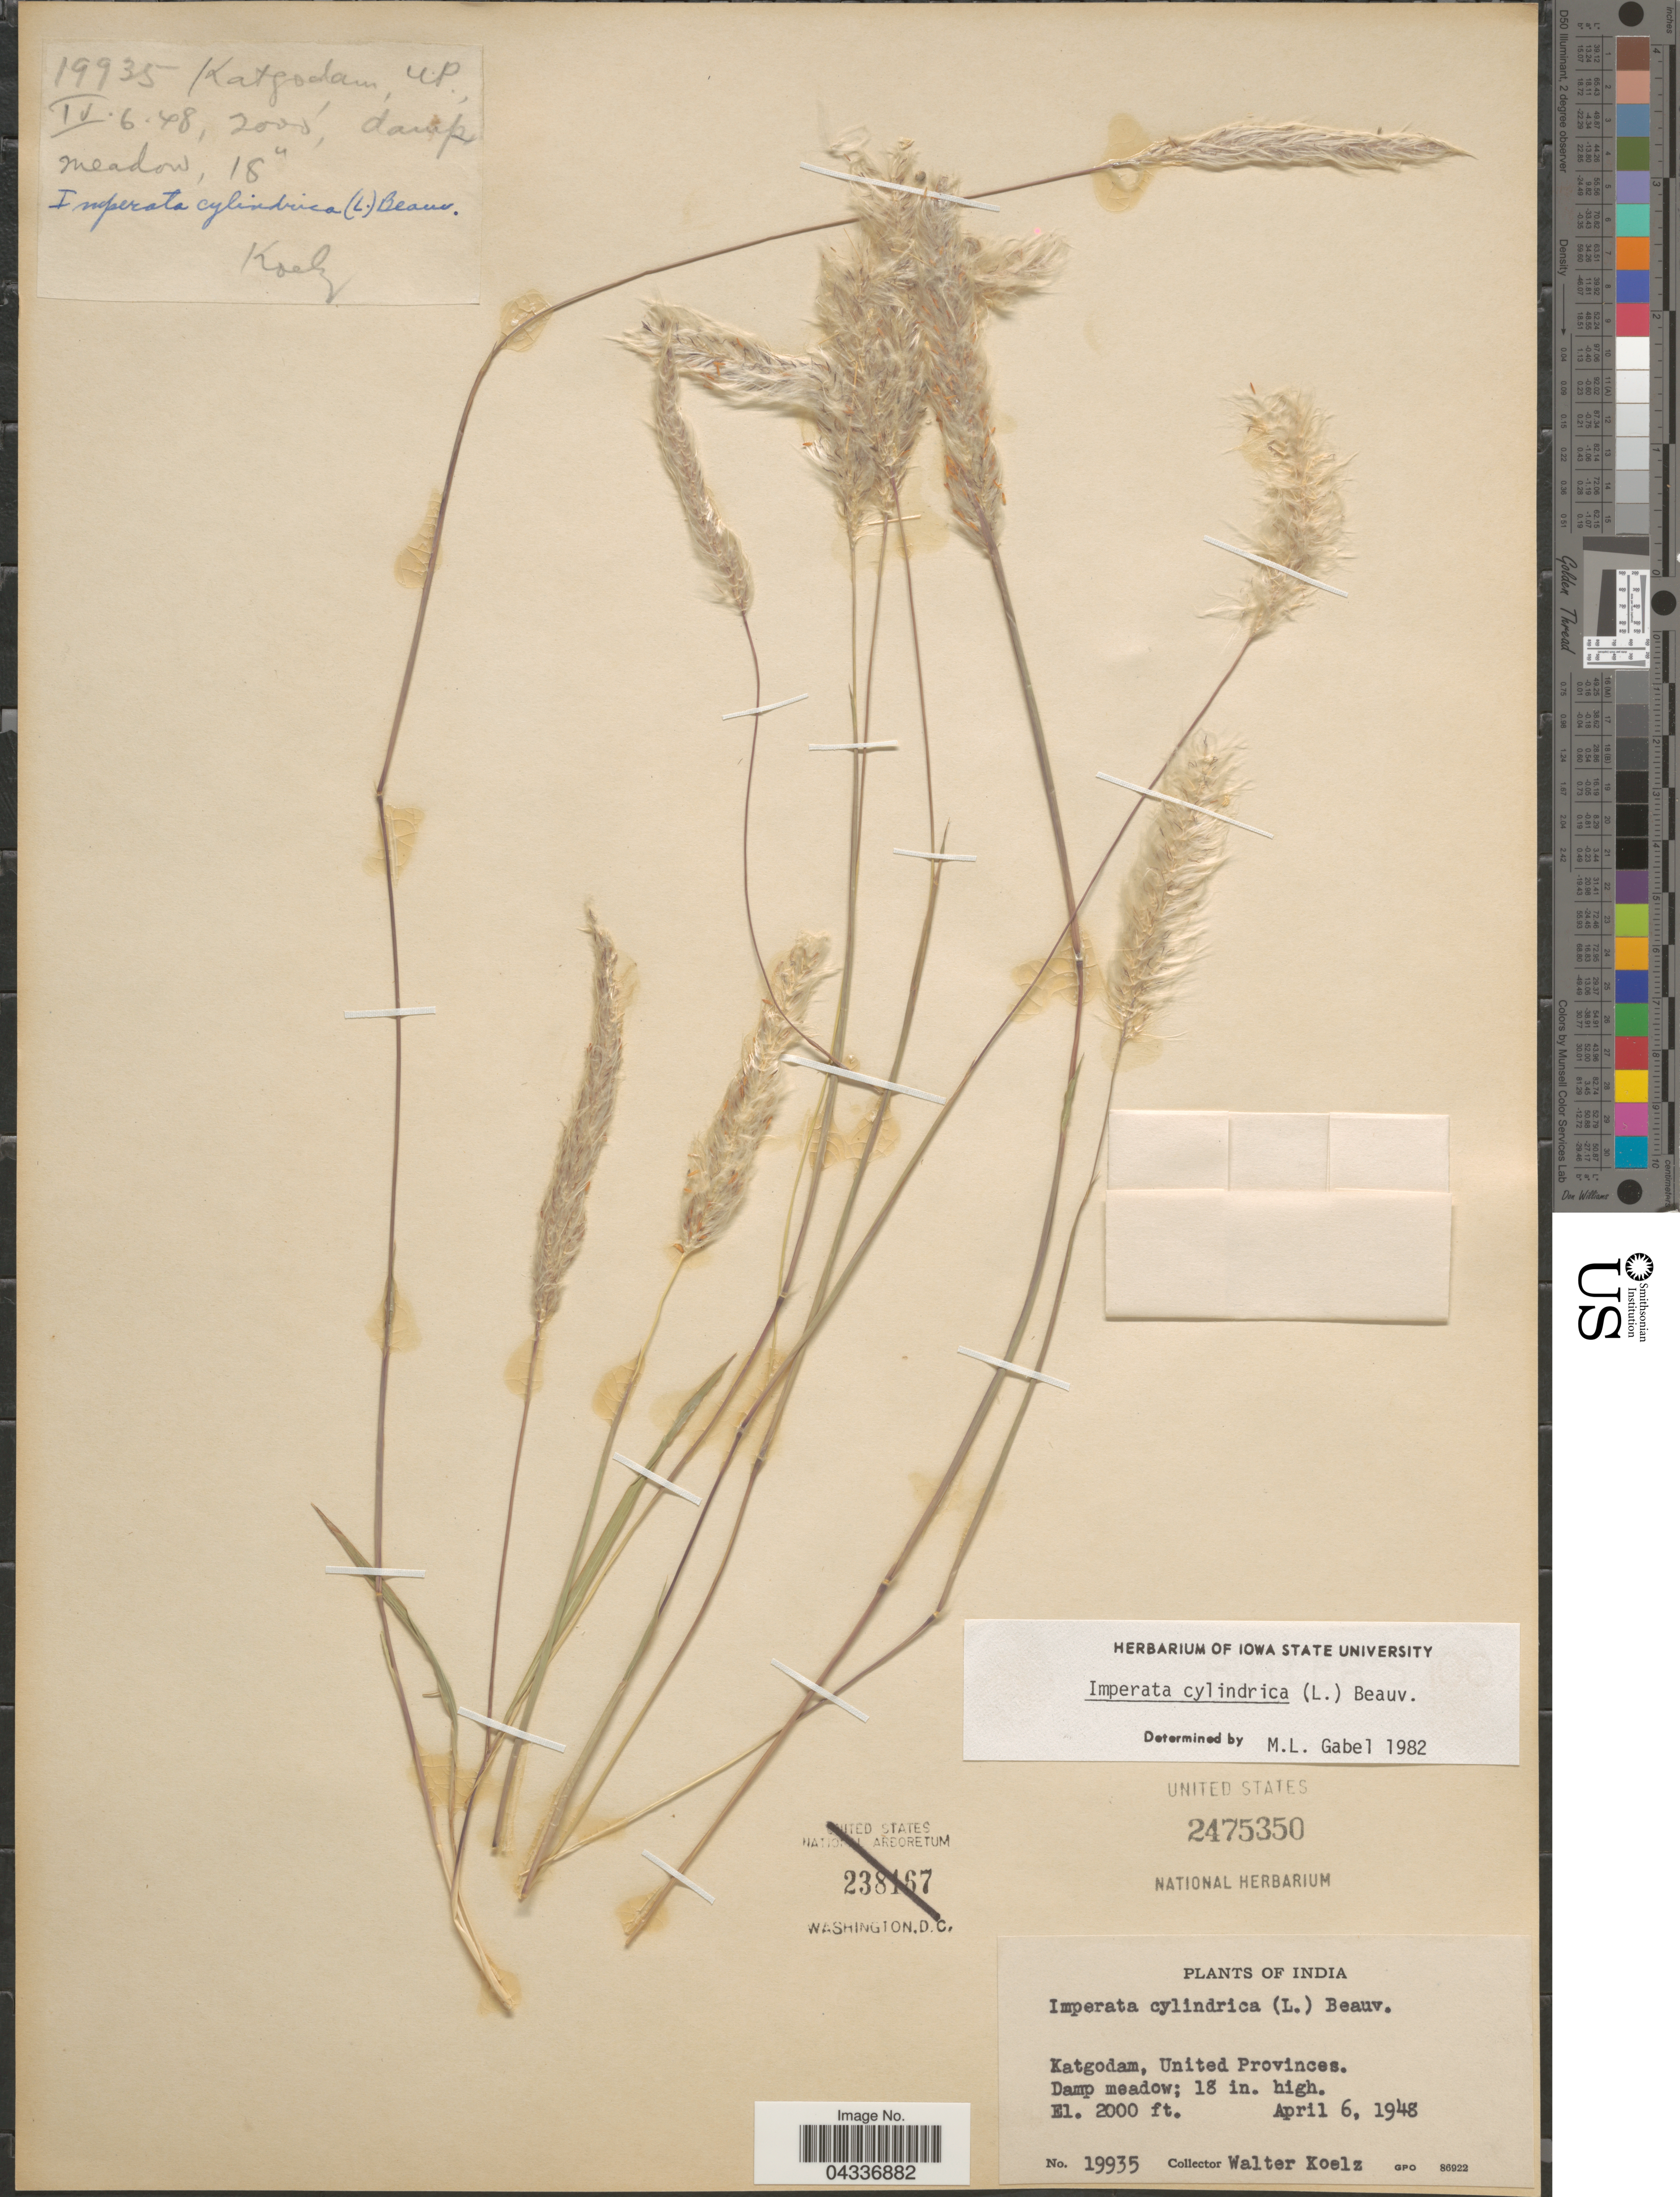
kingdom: Plantae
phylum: Tracheophyta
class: Liliopsida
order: Poales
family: Poaceae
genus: Imperata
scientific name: Imperata cylindrica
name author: (L.) P. Beauv.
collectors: W. N. Koelz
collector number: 19935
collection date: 1948-04-06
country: India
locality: Katgodam, United Provinces.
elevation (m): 610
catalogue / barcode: US 2475350